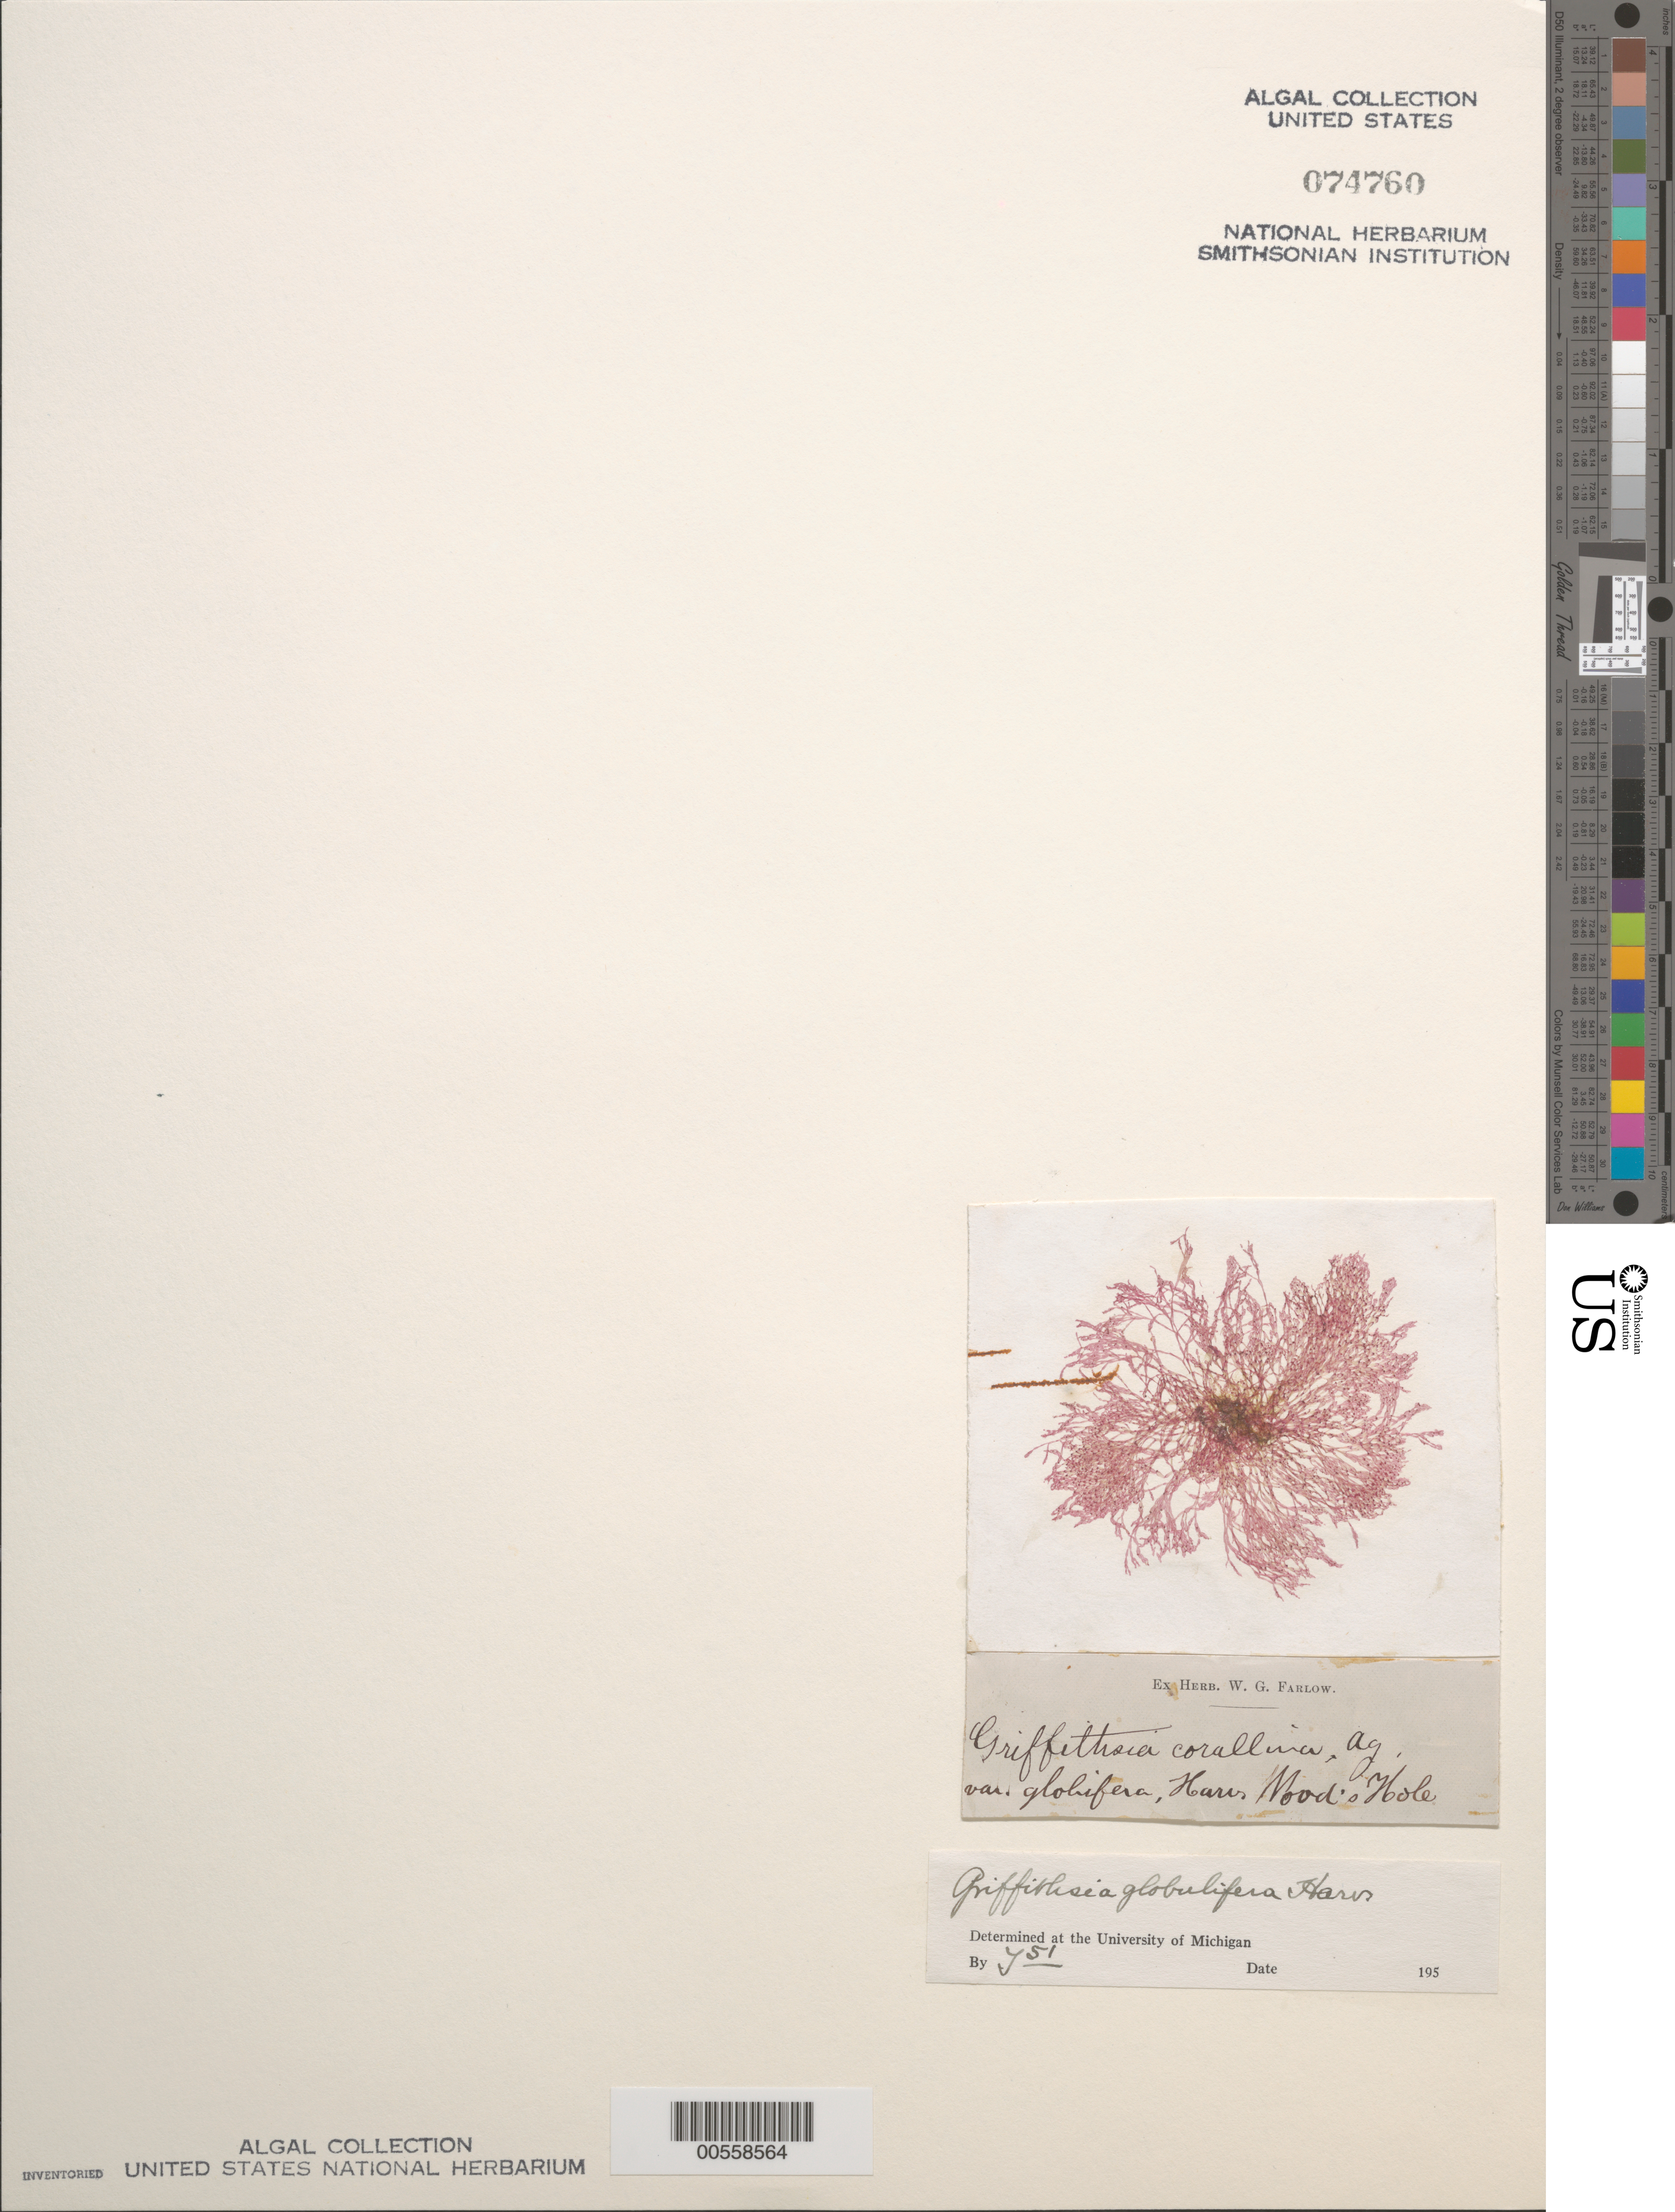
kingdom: Plantae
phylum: Rhodophyta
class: Florideophyceae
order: Ceramiales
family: Wrangeliaceae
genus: Griffithsia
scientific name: Griffithsia globulifera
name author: Harv. ex Kütz.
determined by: Taylor, William R.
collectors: W. Farlow (Herbarium)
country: United States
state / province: Massachusetts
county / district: Barnstable County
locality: Woods Hole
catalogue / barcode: US 74760